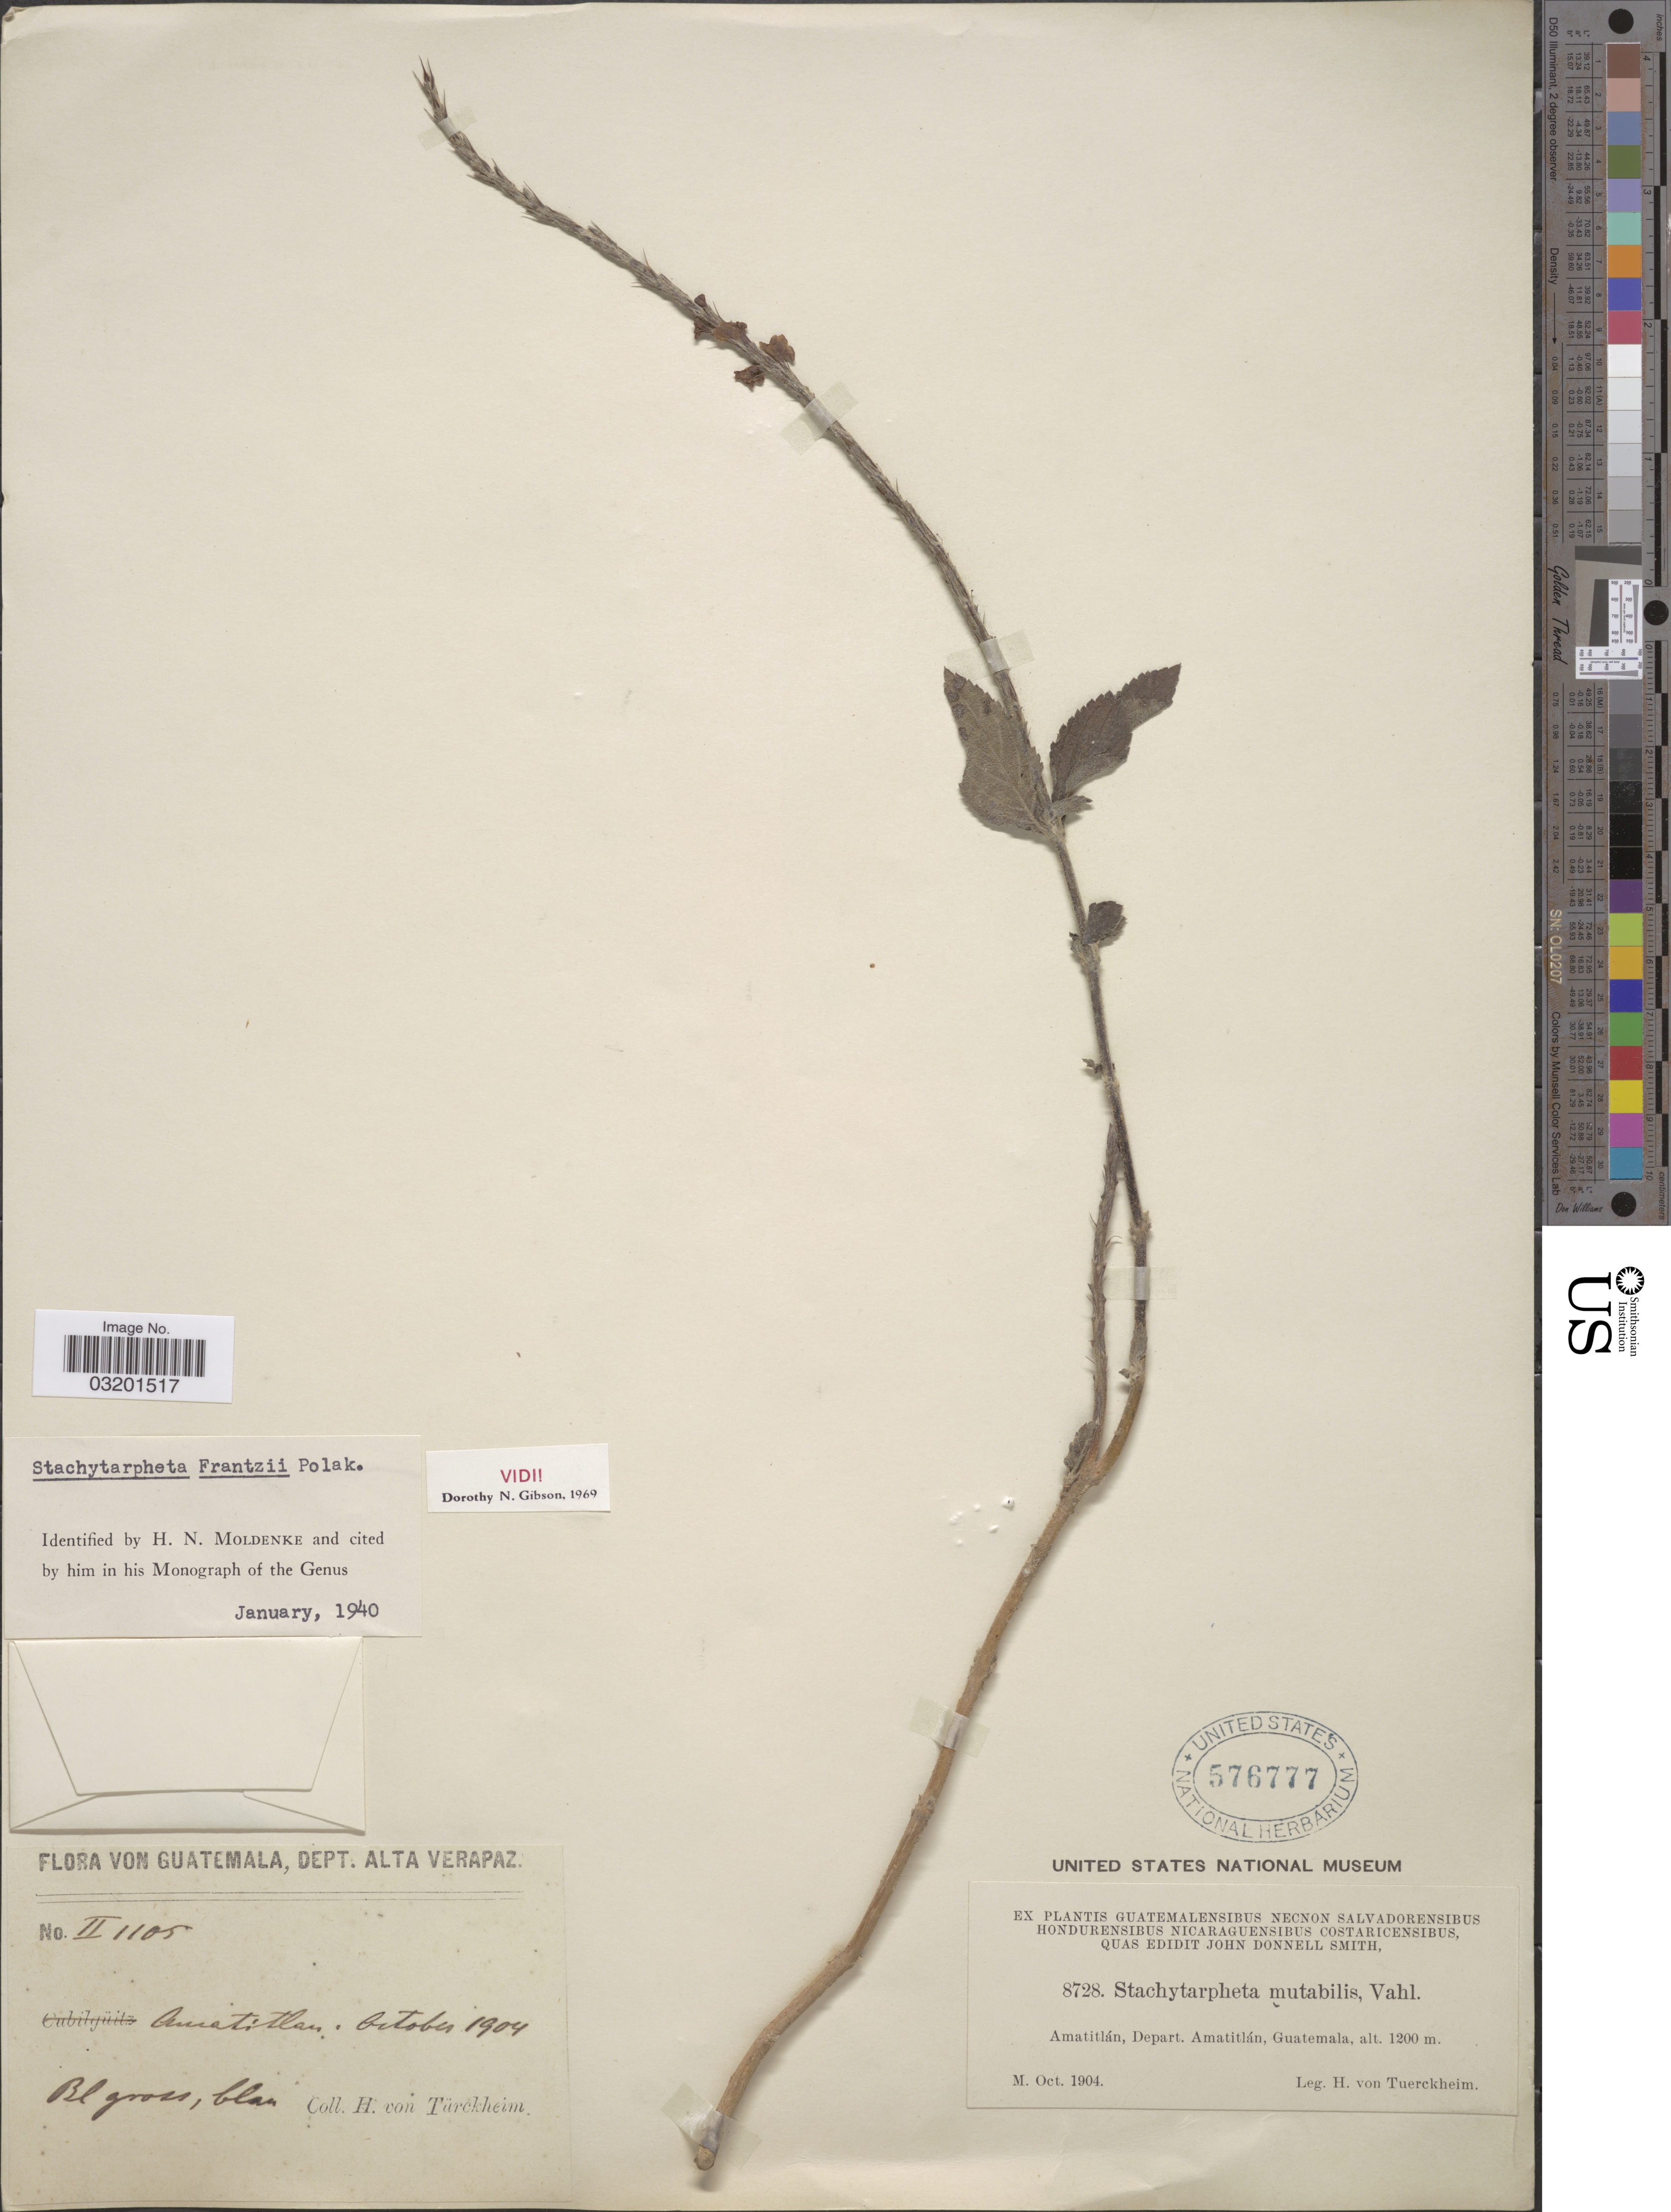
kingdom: Plantae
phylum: Tracheophyta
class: Magnoliopsida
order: Lamiales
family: Verbenaceae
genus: Stachytarpheta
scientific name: Stachytarpheta frantzii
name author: Pol.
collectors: H. von Türckheim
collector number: II1105/8728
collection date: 1904-10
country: Guatemala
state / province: Alta Verapaz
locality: Amatitlán, Depart. Amatitlán. Dept. Alta Verapaz.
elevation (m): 1200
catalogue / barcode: US 576777